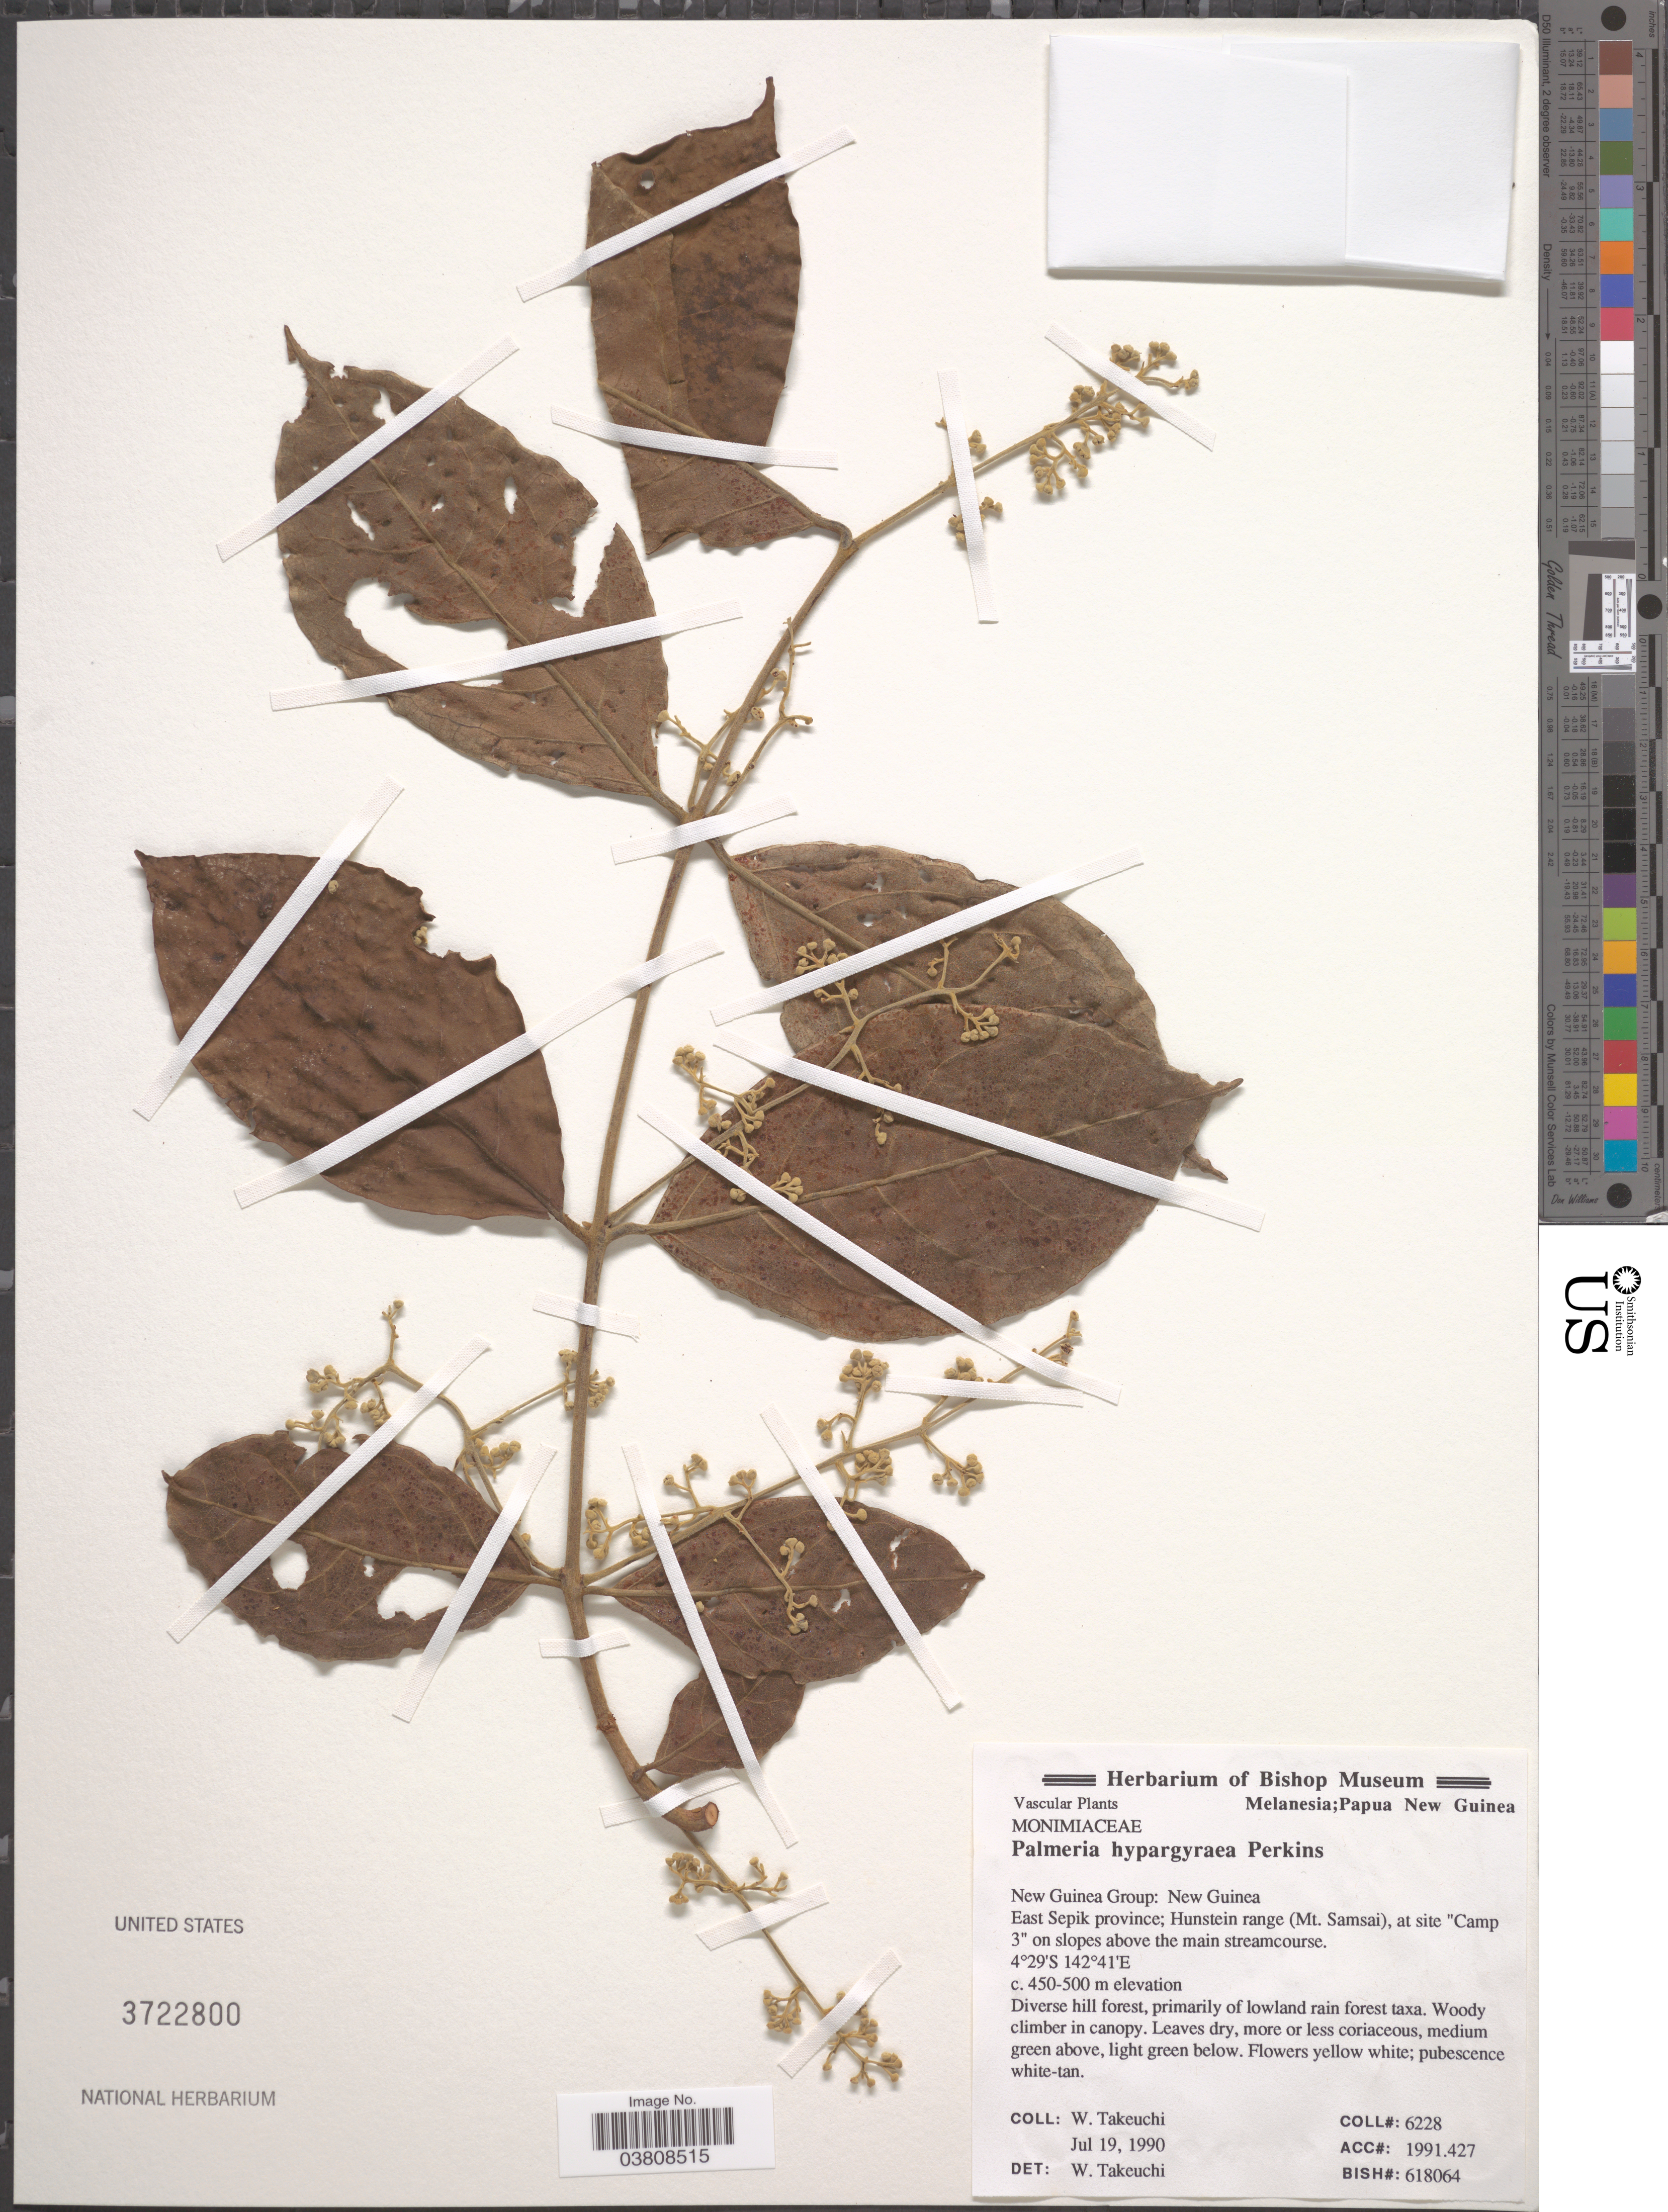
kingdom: Plantae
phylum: Tracheophyta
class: Magnoliopsida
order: Laurales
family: Monimiaceae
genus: Palmeria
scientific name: Palmeria hypargyrea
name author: Perkins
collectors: W. Takeuchi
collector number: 6228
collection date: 1990-07-19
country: Papua New Guinea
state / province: East Sepik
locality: New Guinea Group: New Guinea. Hunstein range (Mt. Samsai), at site 'Camp 3' on slopes above the main streamcourse.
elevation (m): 450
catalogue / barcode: US 3722800